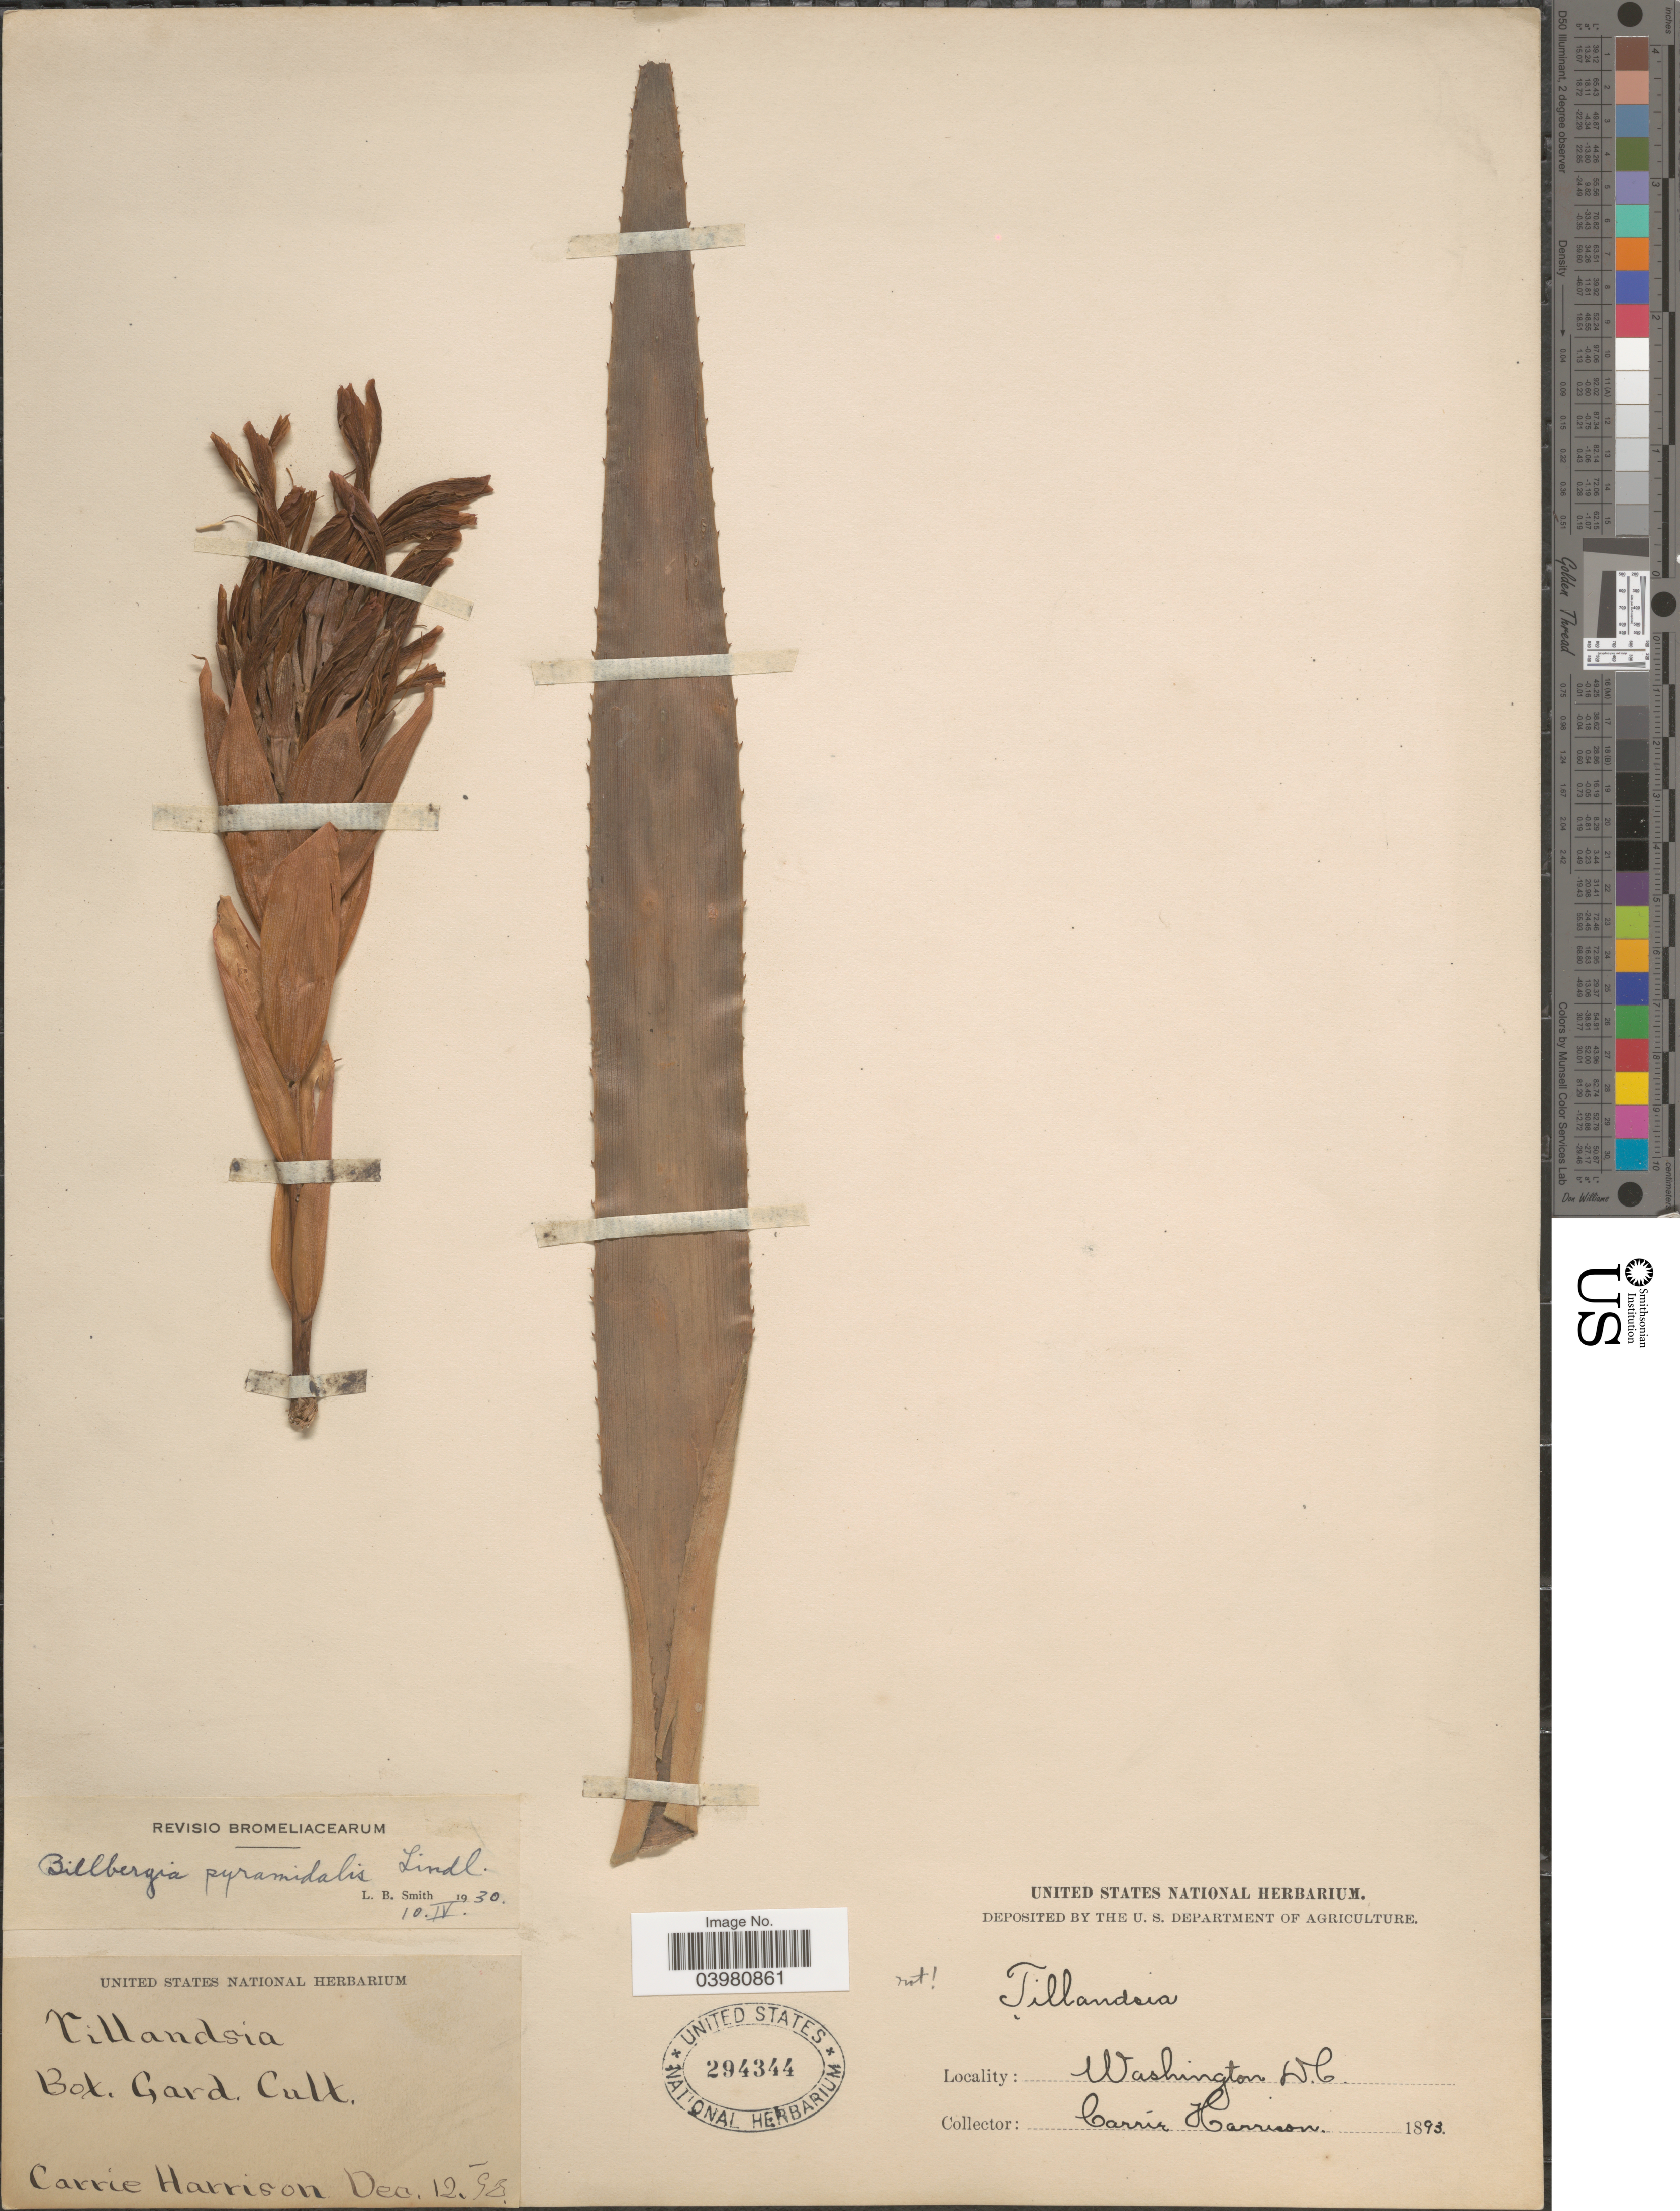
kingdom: Plantae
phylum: Tracheophyta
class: Liliopsida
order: Poales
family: Bromeliaceae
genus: Billbergia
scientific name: Billbergia thyrsoidea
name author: Mart. ex Schult. & Schult. f.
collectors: C. Harrison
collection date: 1893-12-12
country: United States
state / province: District of Columbia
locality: Bot. Gard. Cult. Washington D.C.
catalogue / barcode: US 294344